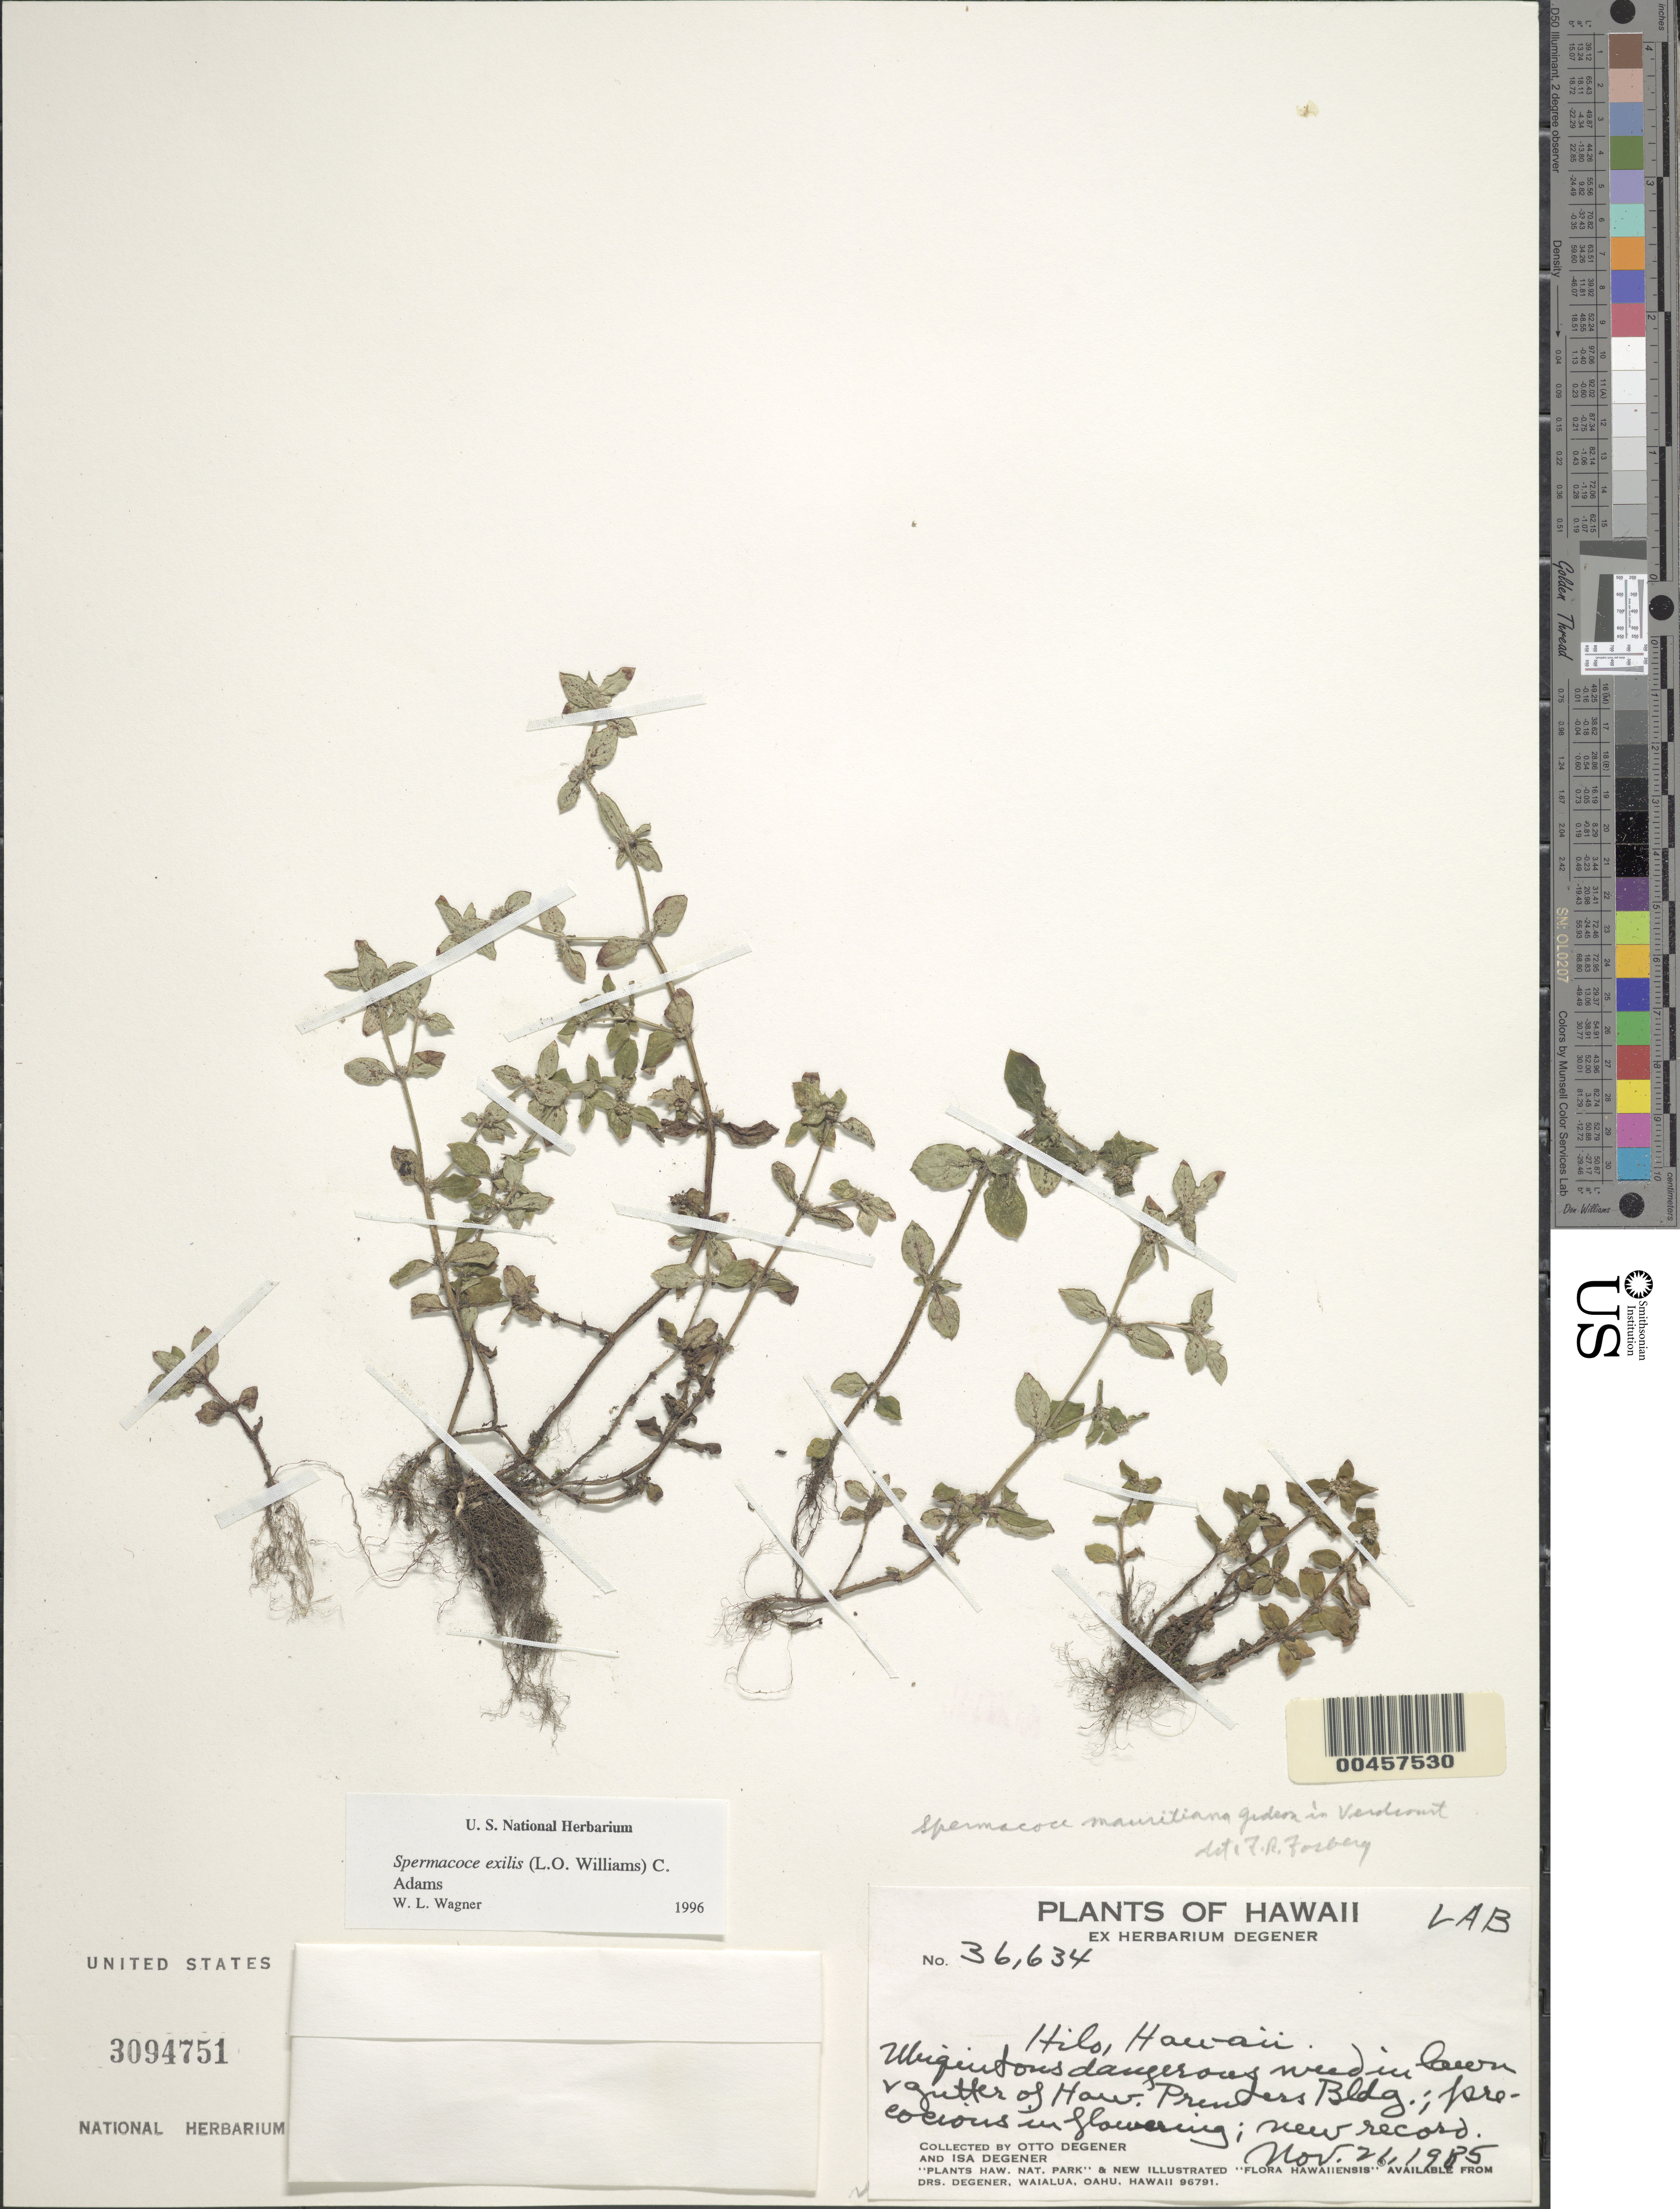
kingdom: Plantae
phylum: Tracheophyta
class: Magnoliopsida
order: Gentianales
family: Rubiaceae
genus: Spermacoce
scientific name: Spermacoce exilis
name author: (L.O. Williams) C.D. Adams ex W.C. Burger & C.M. Taylor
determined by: Wagner, W. L., (BOT), Smithsonian Institution - National Museum of Natural History (UNITED STATES)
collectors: O. Degener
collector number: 36634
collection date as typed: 21 Nov 1985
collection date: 1985-11-21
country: United States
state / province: Hawaii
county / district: Hawaii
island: Hawaii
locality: Hilo, in lawn and gutter of Haw. Printers Bldg.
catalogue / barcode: US 3094751